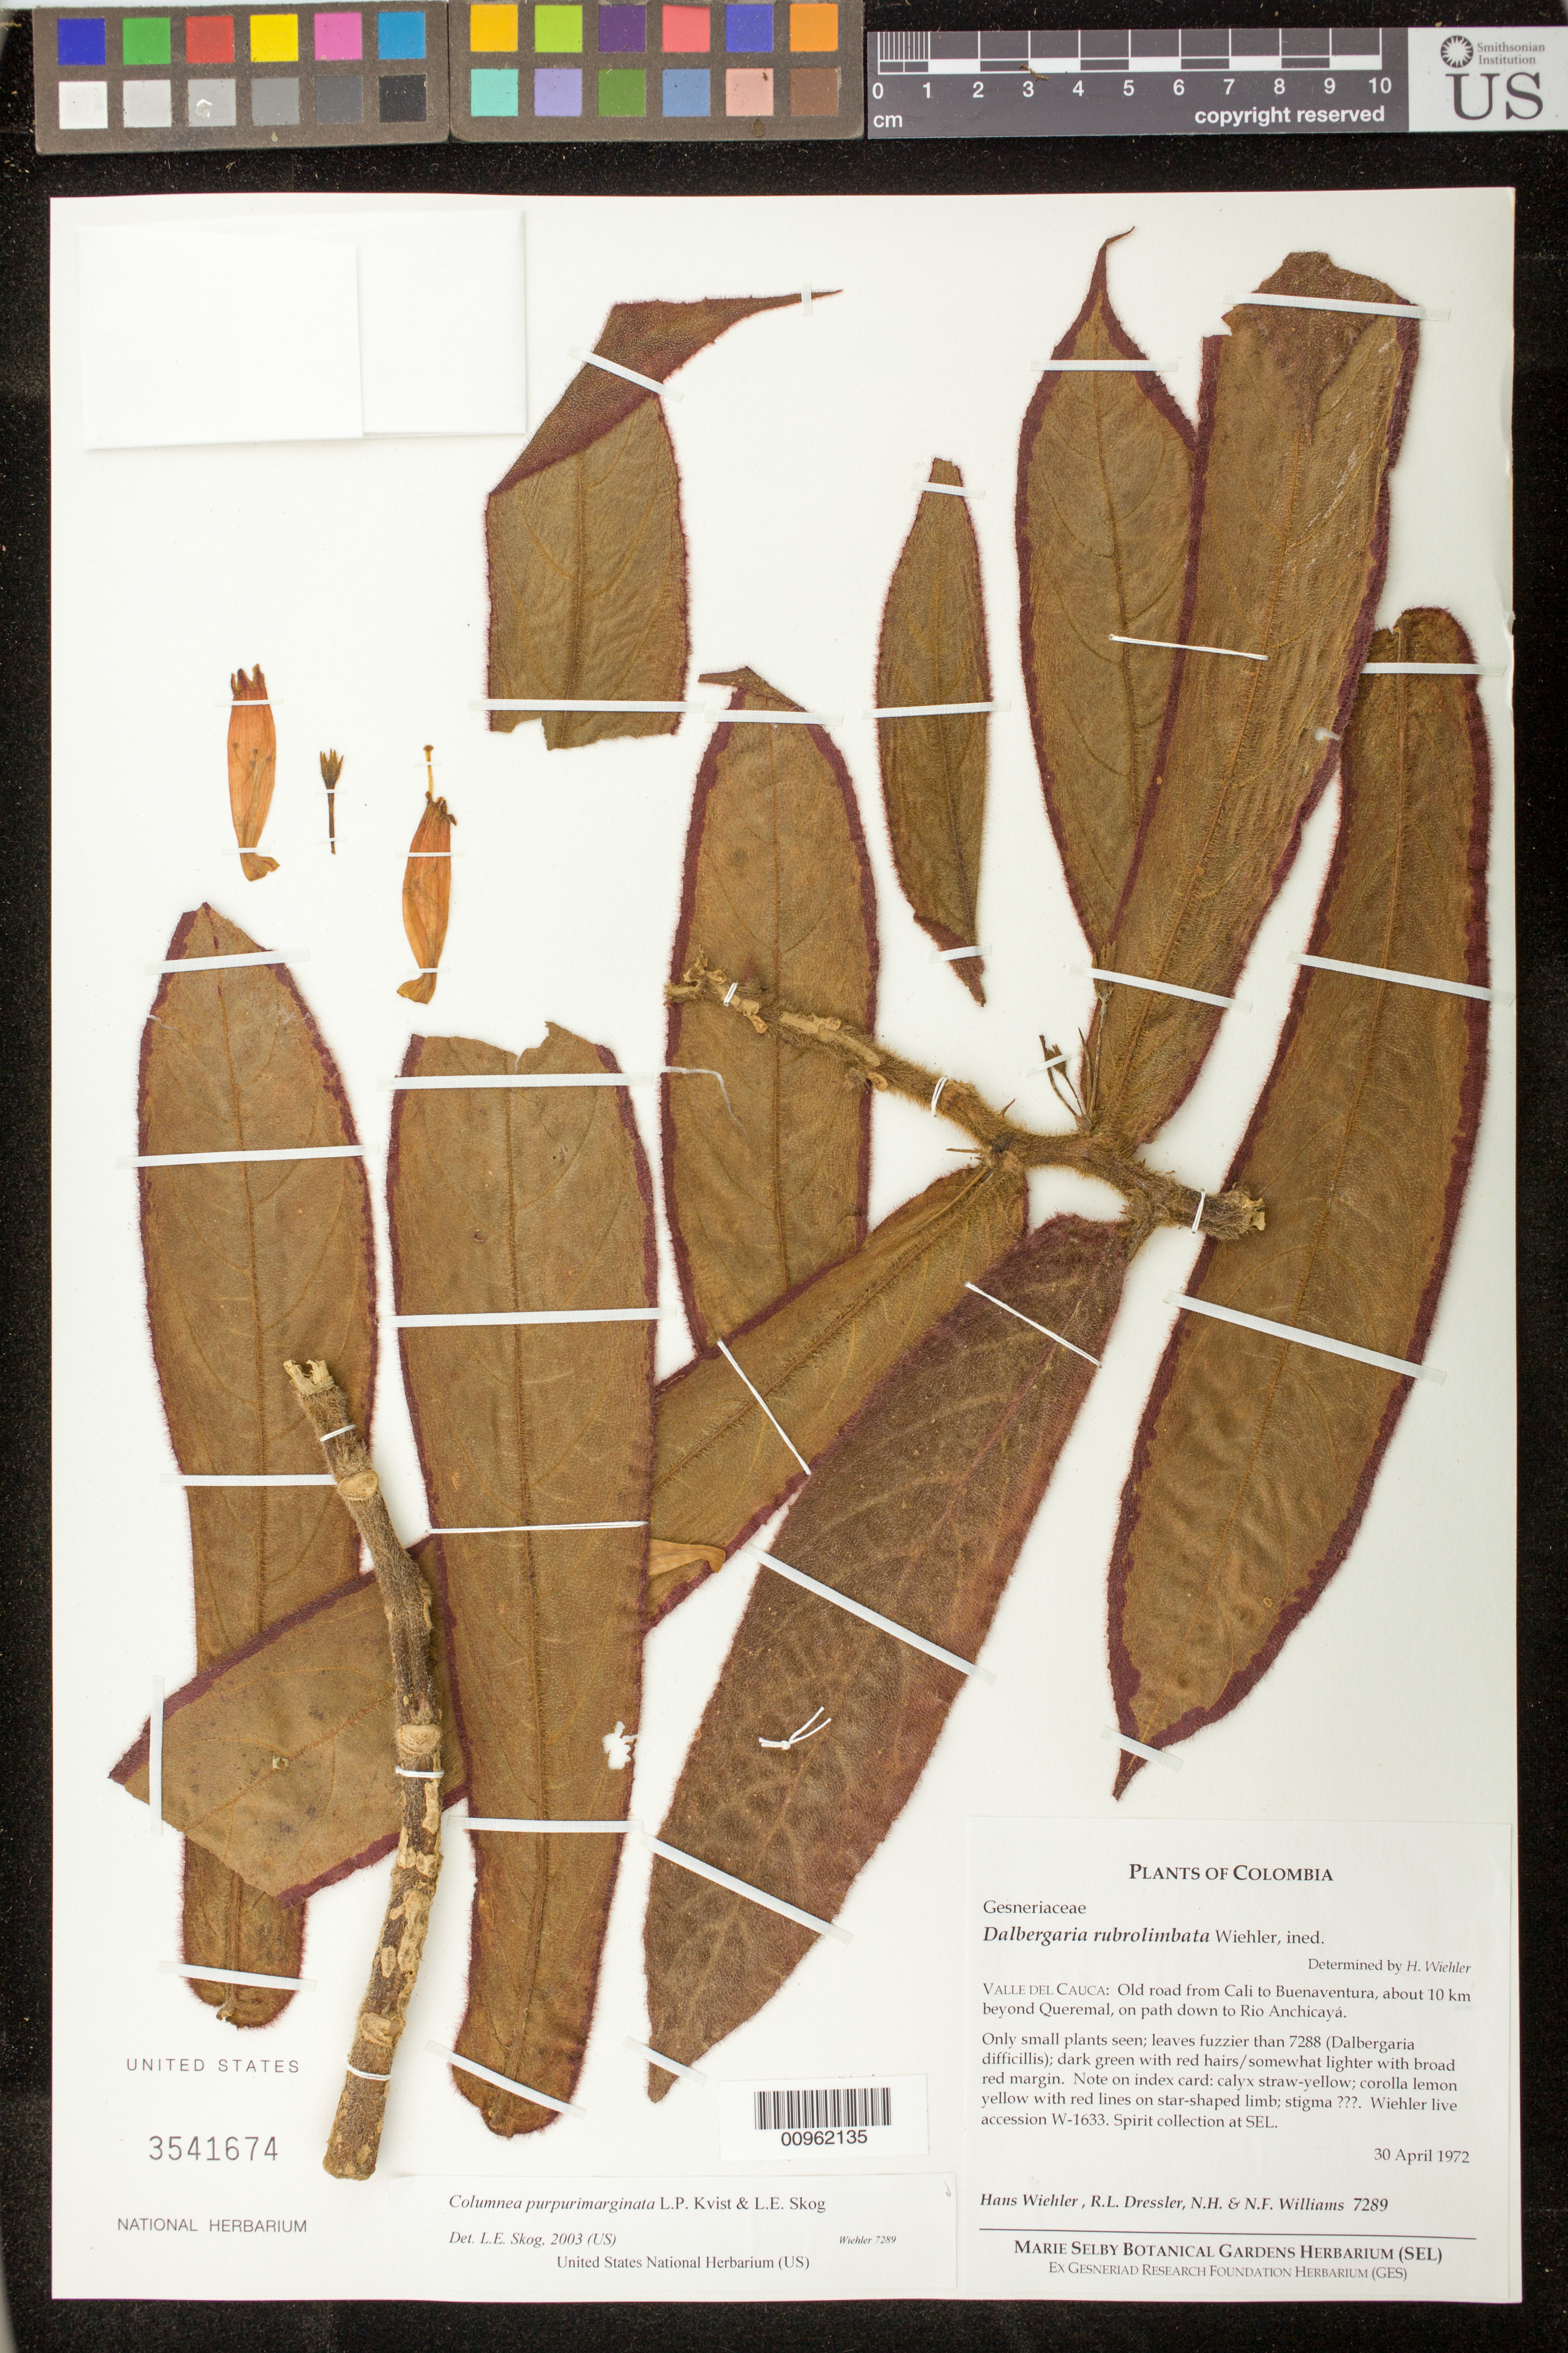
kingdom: Plantae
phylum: Tracheophyta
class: Magnoliopsida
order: Lamiales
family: Gesneriaceae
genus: Columnea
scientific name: Columnea purpurimarginata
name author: L.P. Kvist & L.E. Skog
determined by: Skog, Laurence E.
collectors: H. J. Wiehler, R. Dressler & N. Williams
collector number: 7289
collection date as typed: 30 Apr 1972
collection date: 1972-04-30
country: Colombia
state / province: Valle del Cauca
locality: Valle del Cauca: old road from Cali to Buenaventura, about 10 km beyond Queremal, on path down to Rio Anchicayá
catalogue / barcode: US 3541674